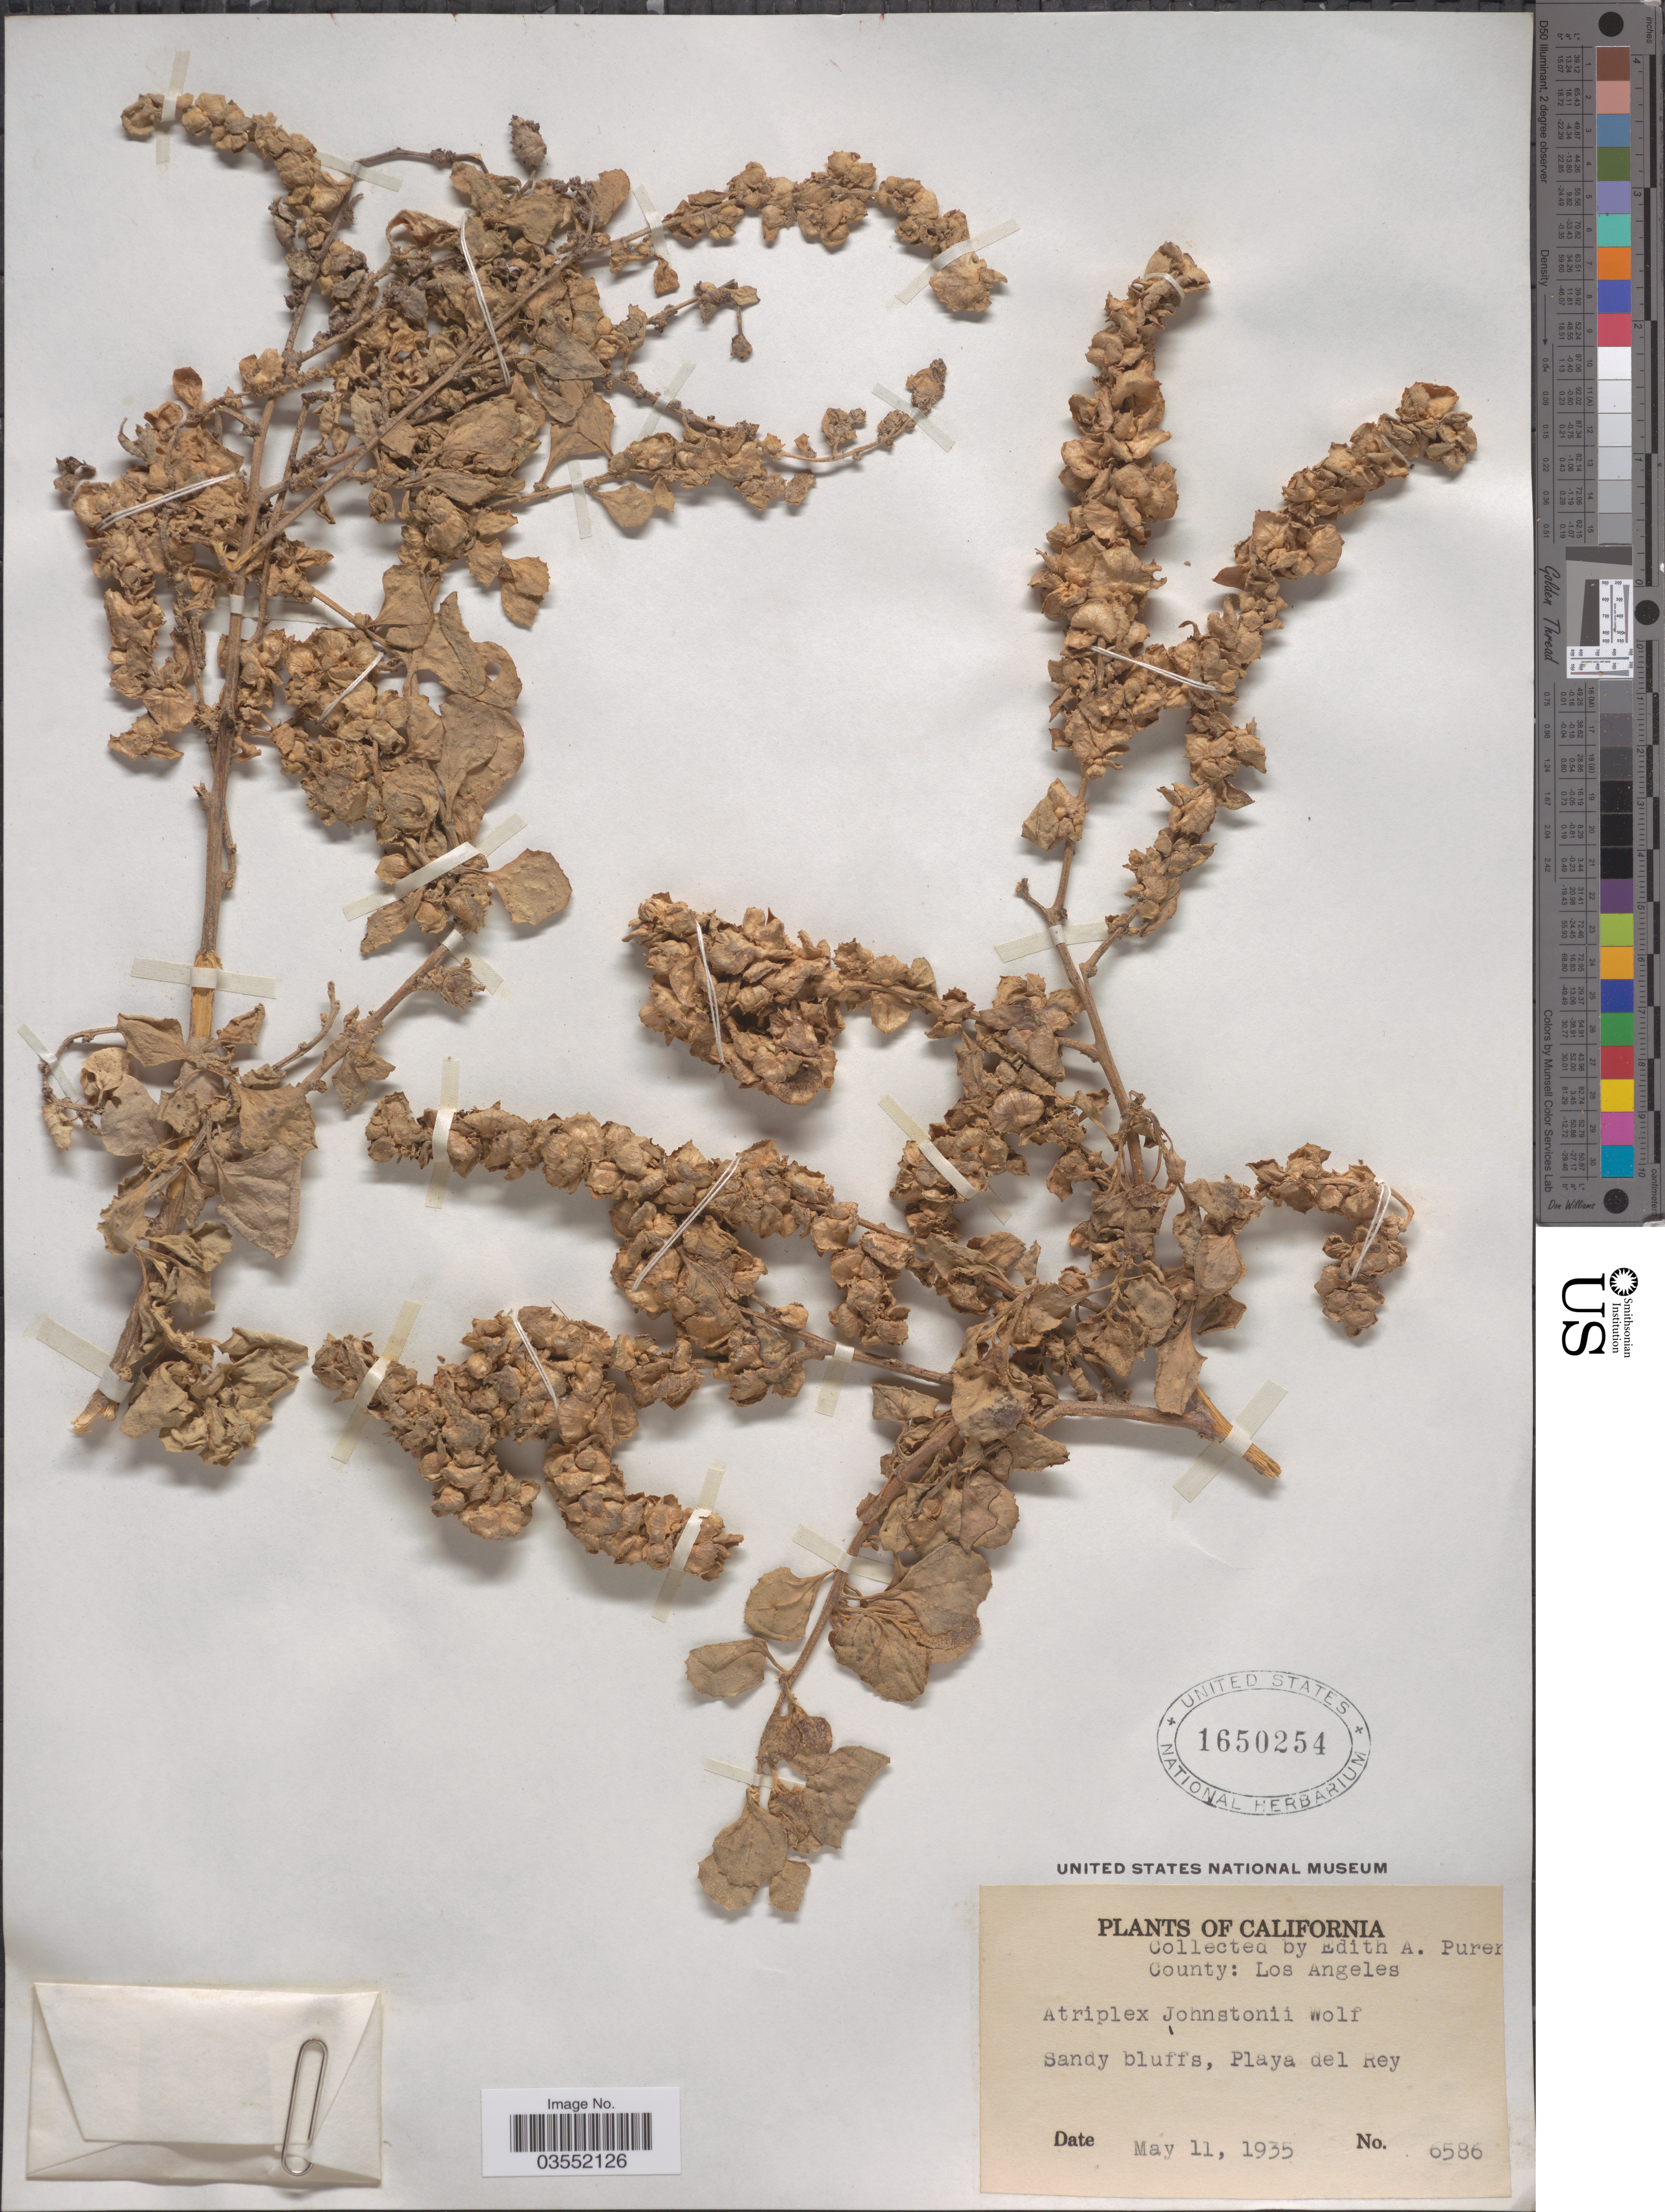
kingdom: Plantae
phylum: Tracheophyta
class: Magnoliopsida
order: Caryophyllales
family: Amaranthaceae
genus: Atriplex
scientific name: Atriplex johnstonii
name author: C.B. Wolf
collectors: E. Purer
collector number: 6586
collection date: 1935-05-11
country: United States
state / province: California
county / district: Los Angeles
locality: County: Los Angeles. Sandy bluffs, Playa del Rey.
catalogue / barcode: US 1650254